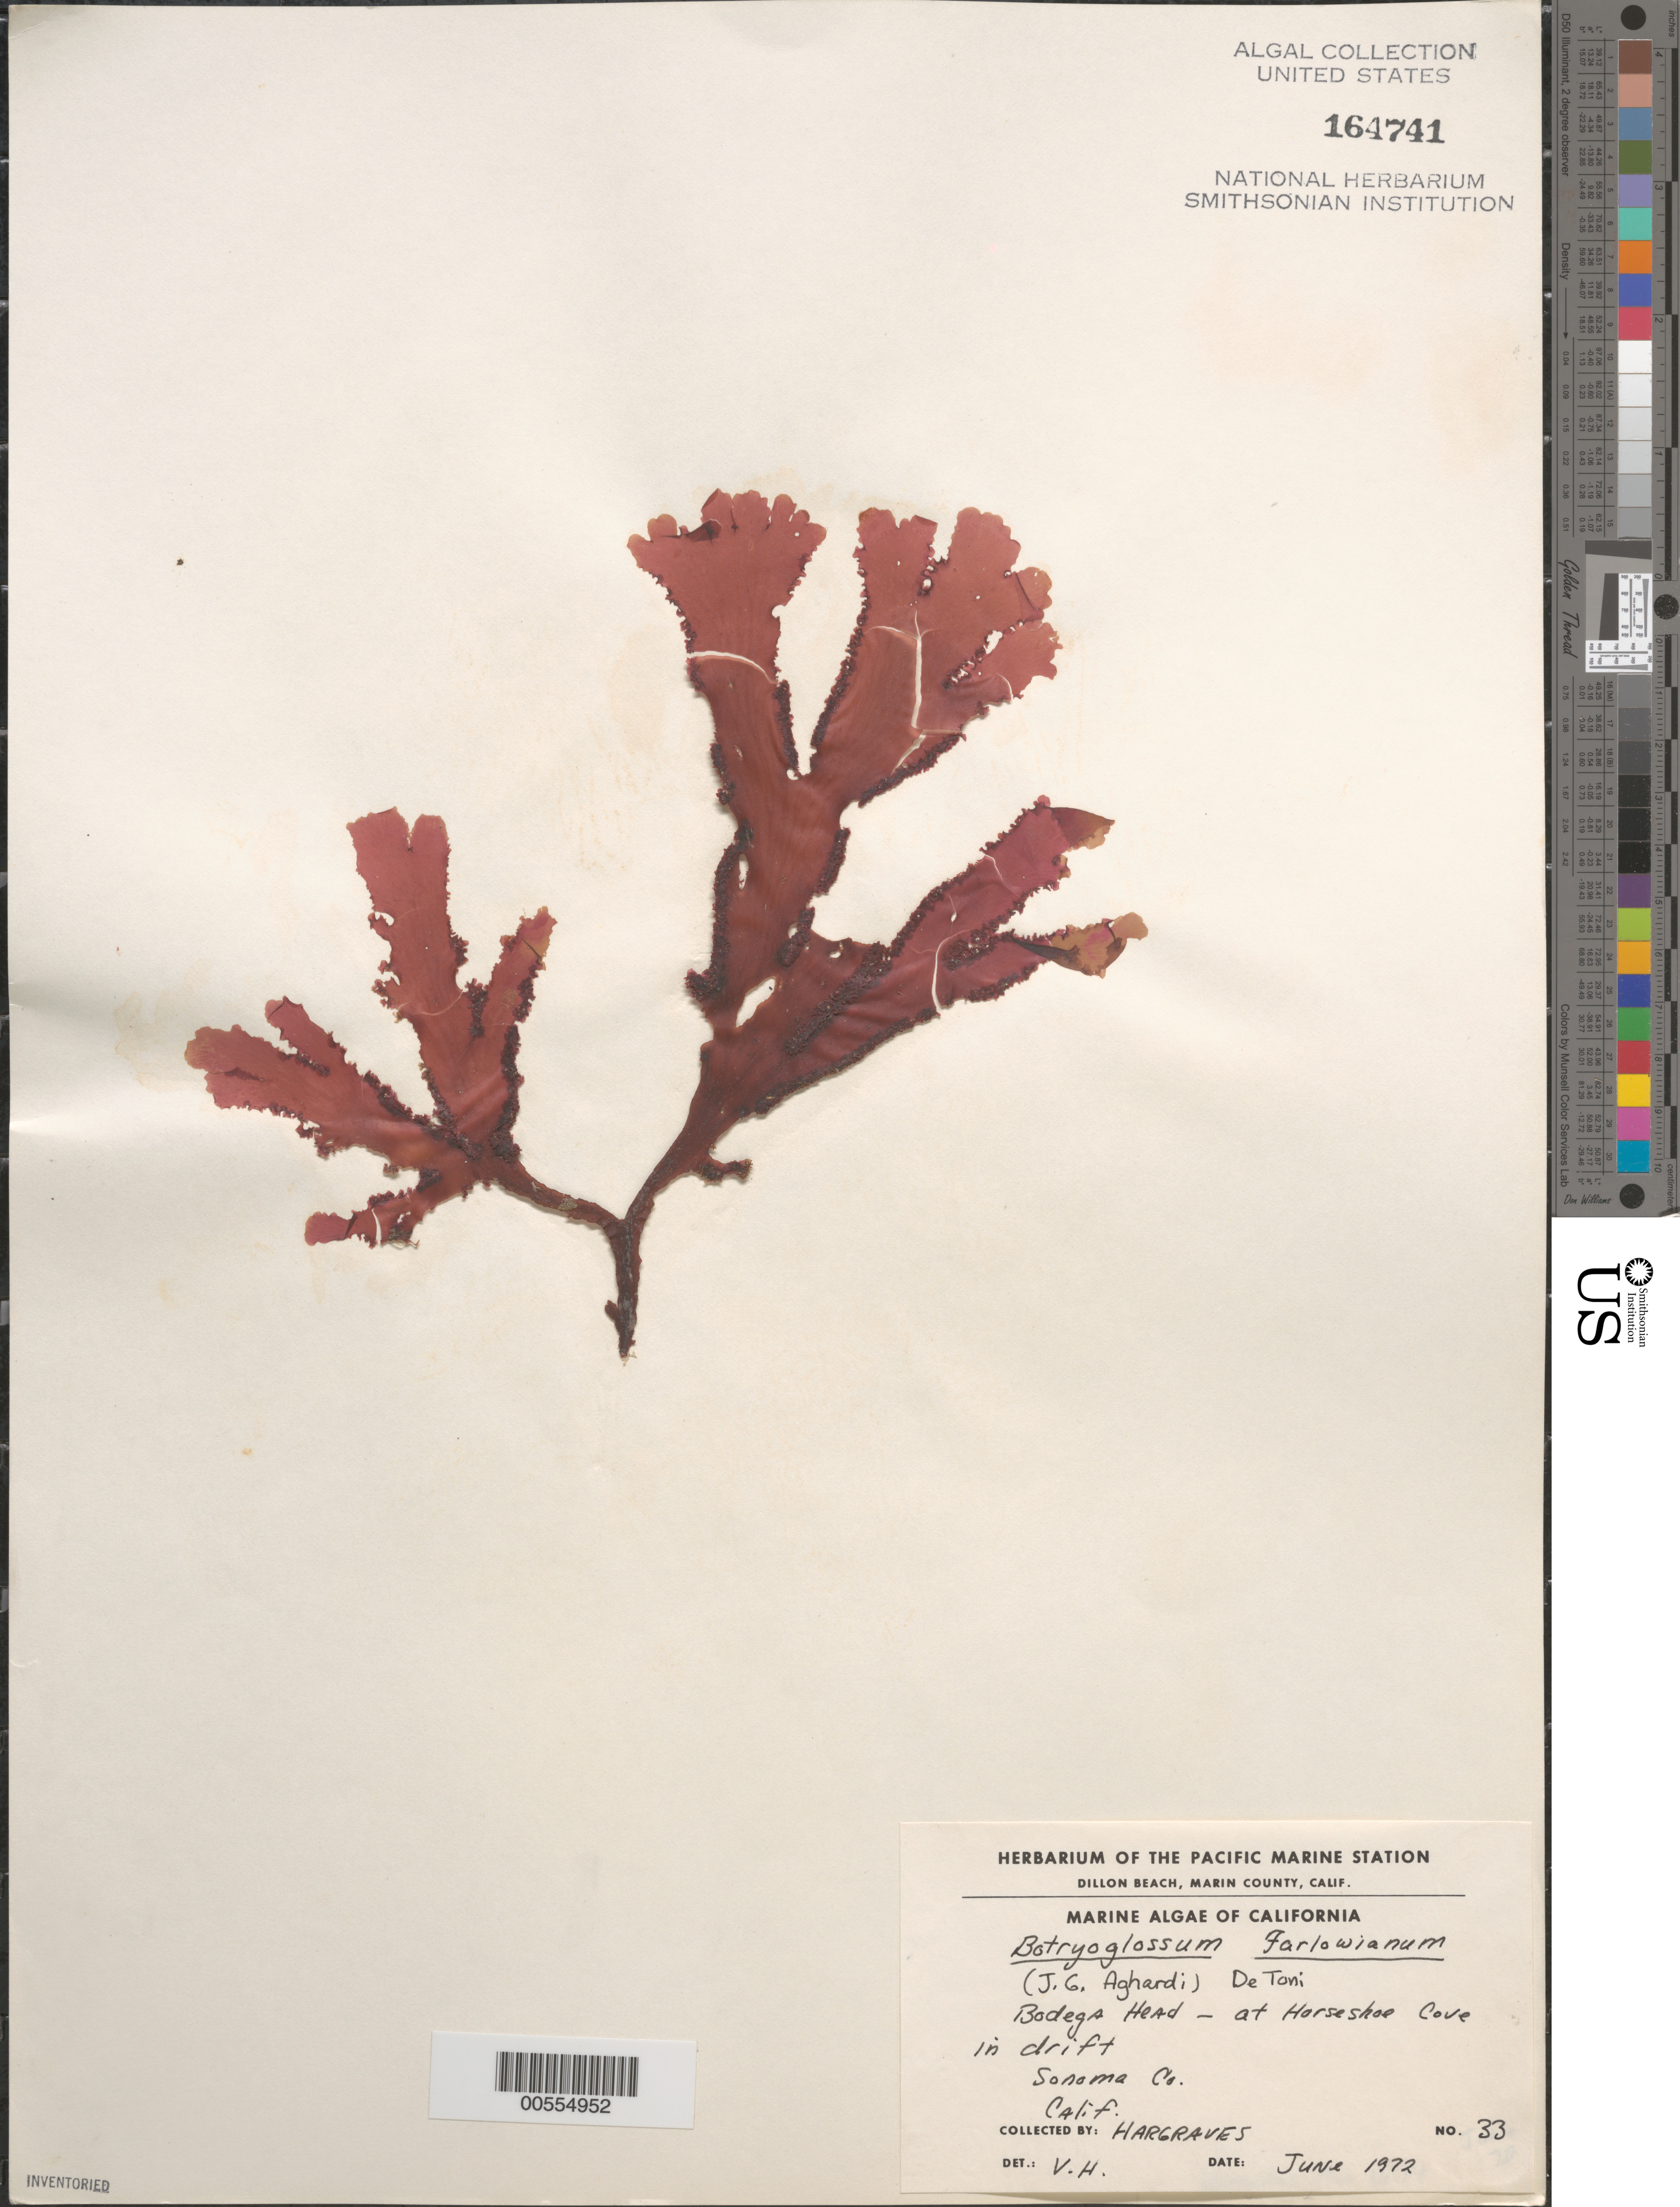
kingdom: Plantae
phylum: Rhodophyta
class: Florideophyceae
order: Ceramiales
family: Delesseriaceae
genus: Botryoglossum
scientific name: Botryoglossum farlowianum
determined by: Hargraves, V. A.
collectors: V. Hargraves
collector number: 33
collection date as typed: Jun 1972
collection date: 1972-06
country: United States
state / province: California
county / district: Sonoma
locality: Horseshoe Cove, Bodega Head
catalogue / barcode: US 164741